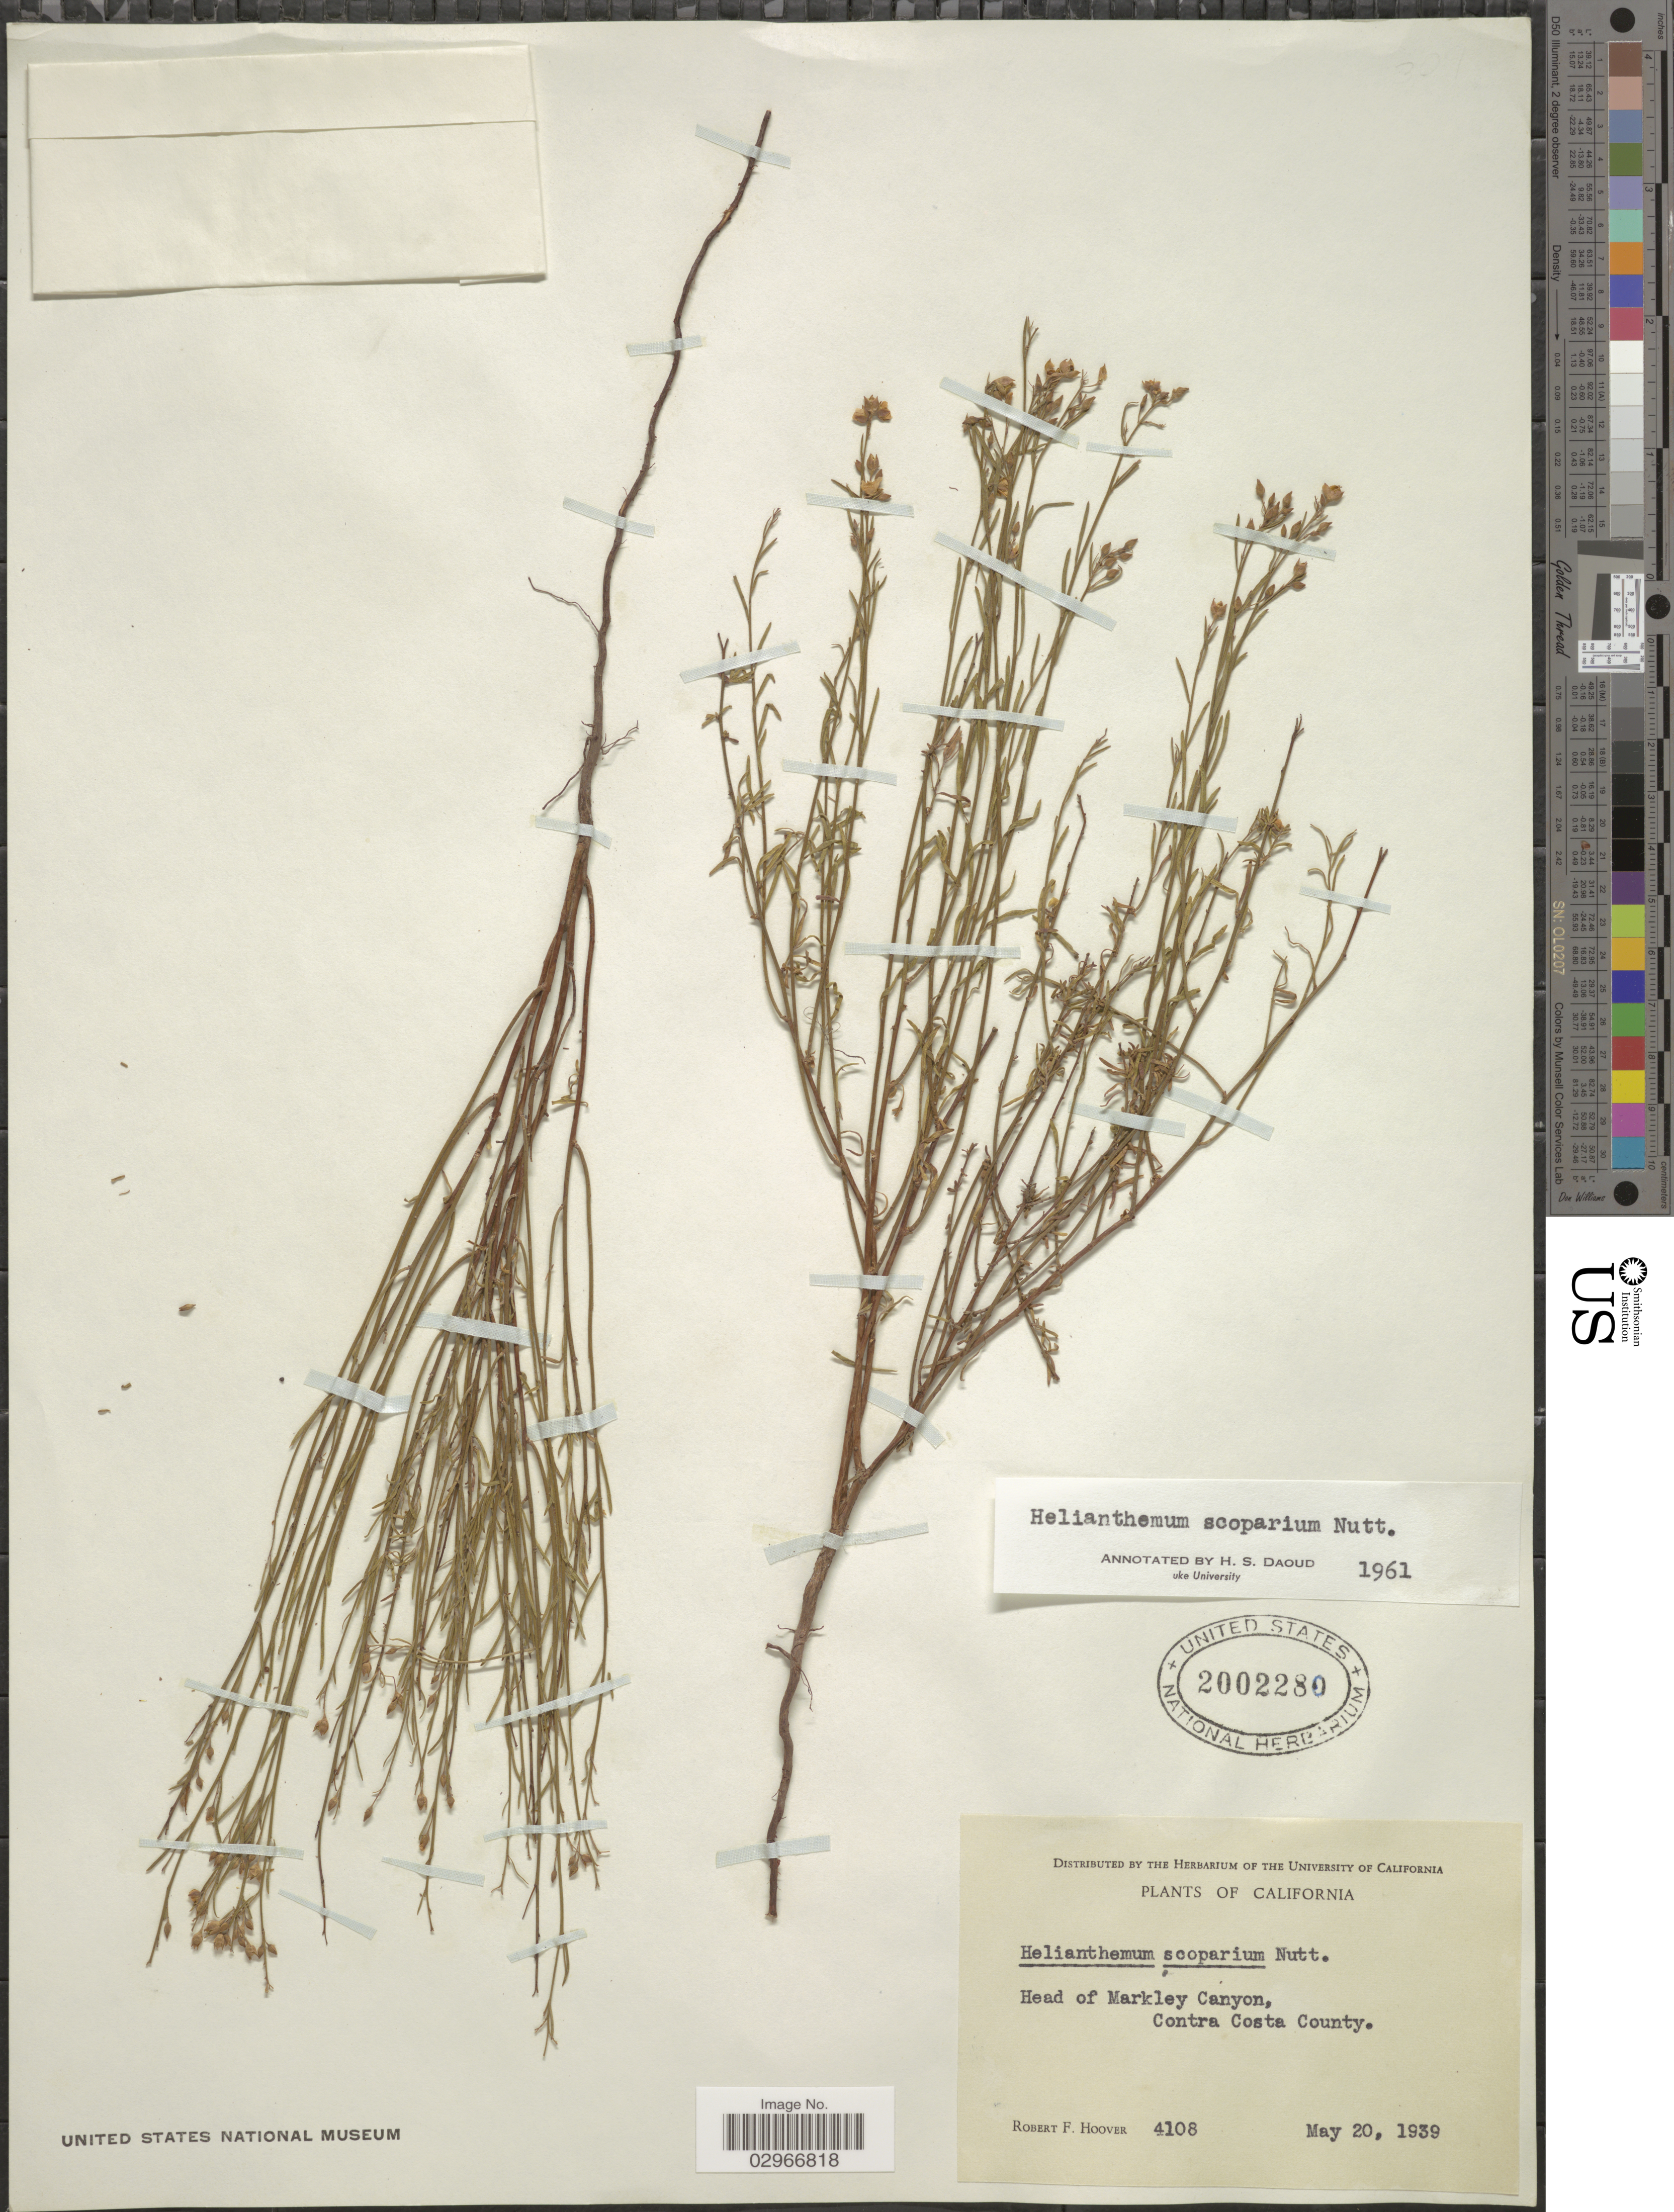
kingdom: Plantae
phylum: Tracheophyta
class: Magnoliopsida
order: Malvales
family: Cistaceae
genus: Helianthemum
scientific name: Helianthemum scoparium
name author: Nutt. ex Torr. & A. Gray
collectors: R. F. Hoover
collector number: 4108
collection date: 1939-05-20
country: United States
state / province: California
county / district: Contra Costa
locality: Head of Markley Canyon, Contra Costa County.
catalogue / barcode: US 2002280